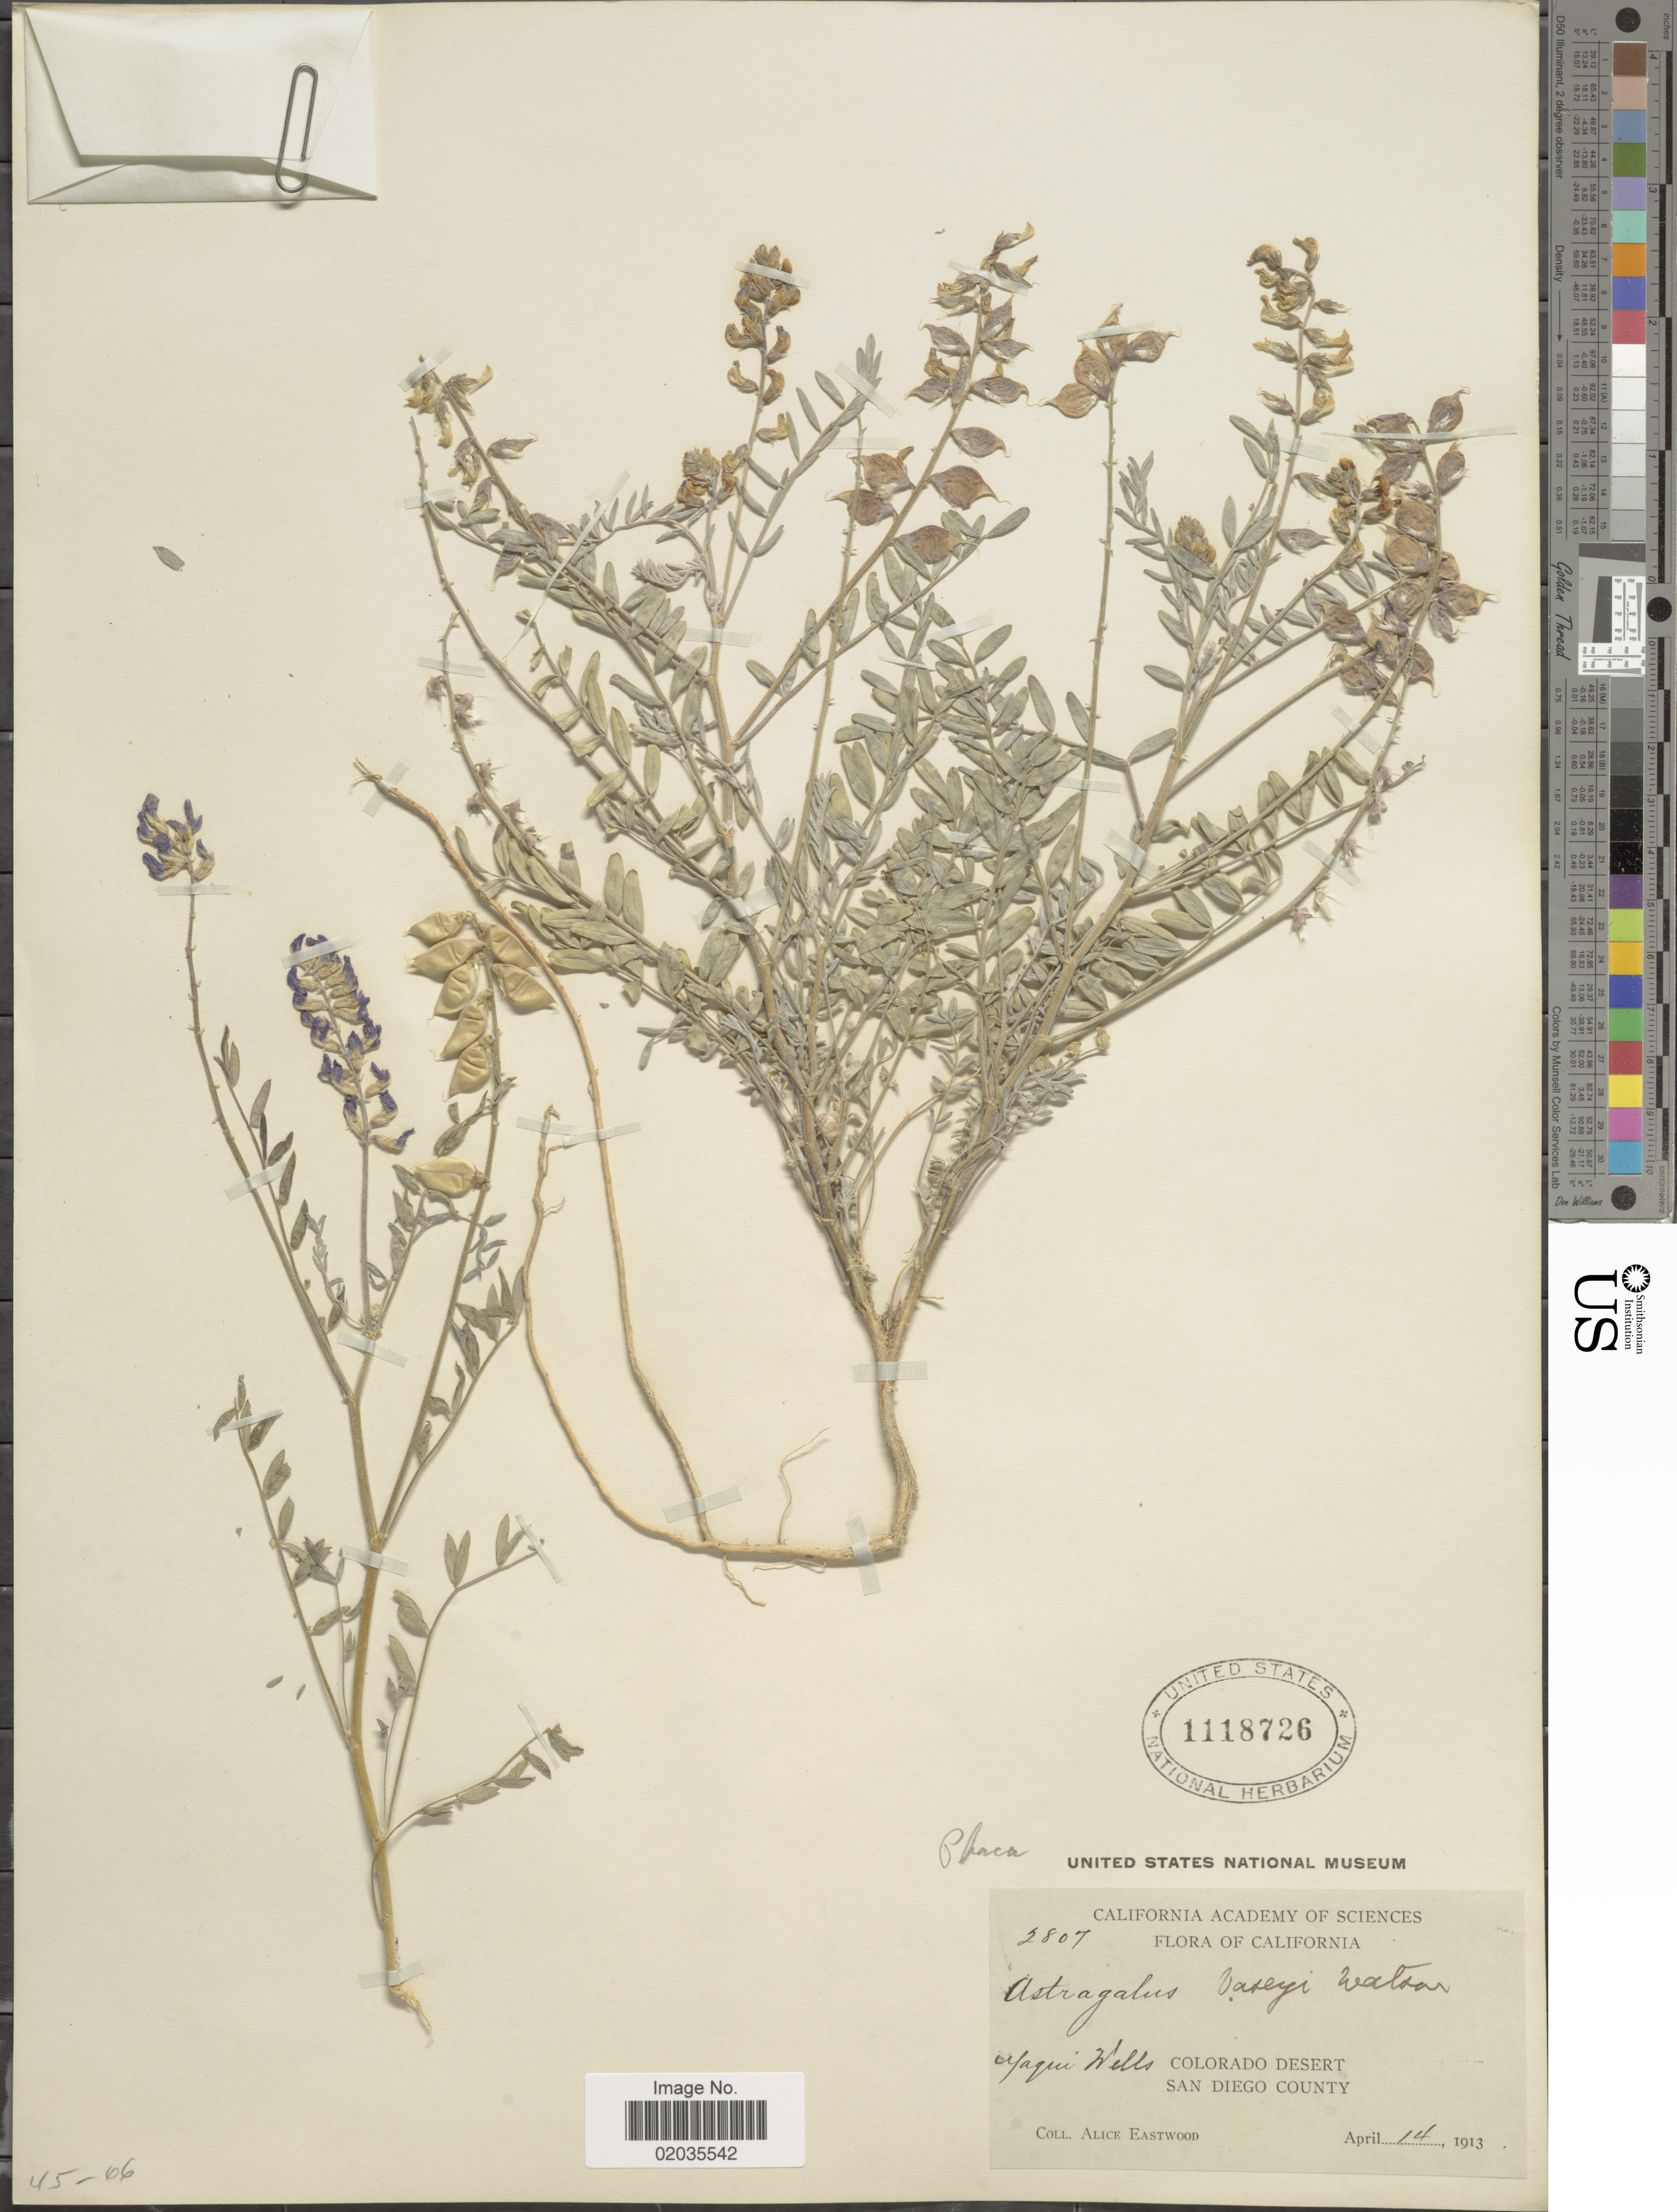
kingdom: Plantae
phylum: Tracheophyta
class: Magnoliopsida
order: Fabales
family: Fabaceae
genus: Astragalus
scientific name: Astragalus vaseyi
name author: S. Watson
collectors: A. Eastwood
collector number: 2807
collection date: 1913-04-14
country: United States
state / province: California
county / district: San Diego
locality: Yaqui Wells. Colorado Desert. San Diego County.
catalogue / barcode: US 1118726